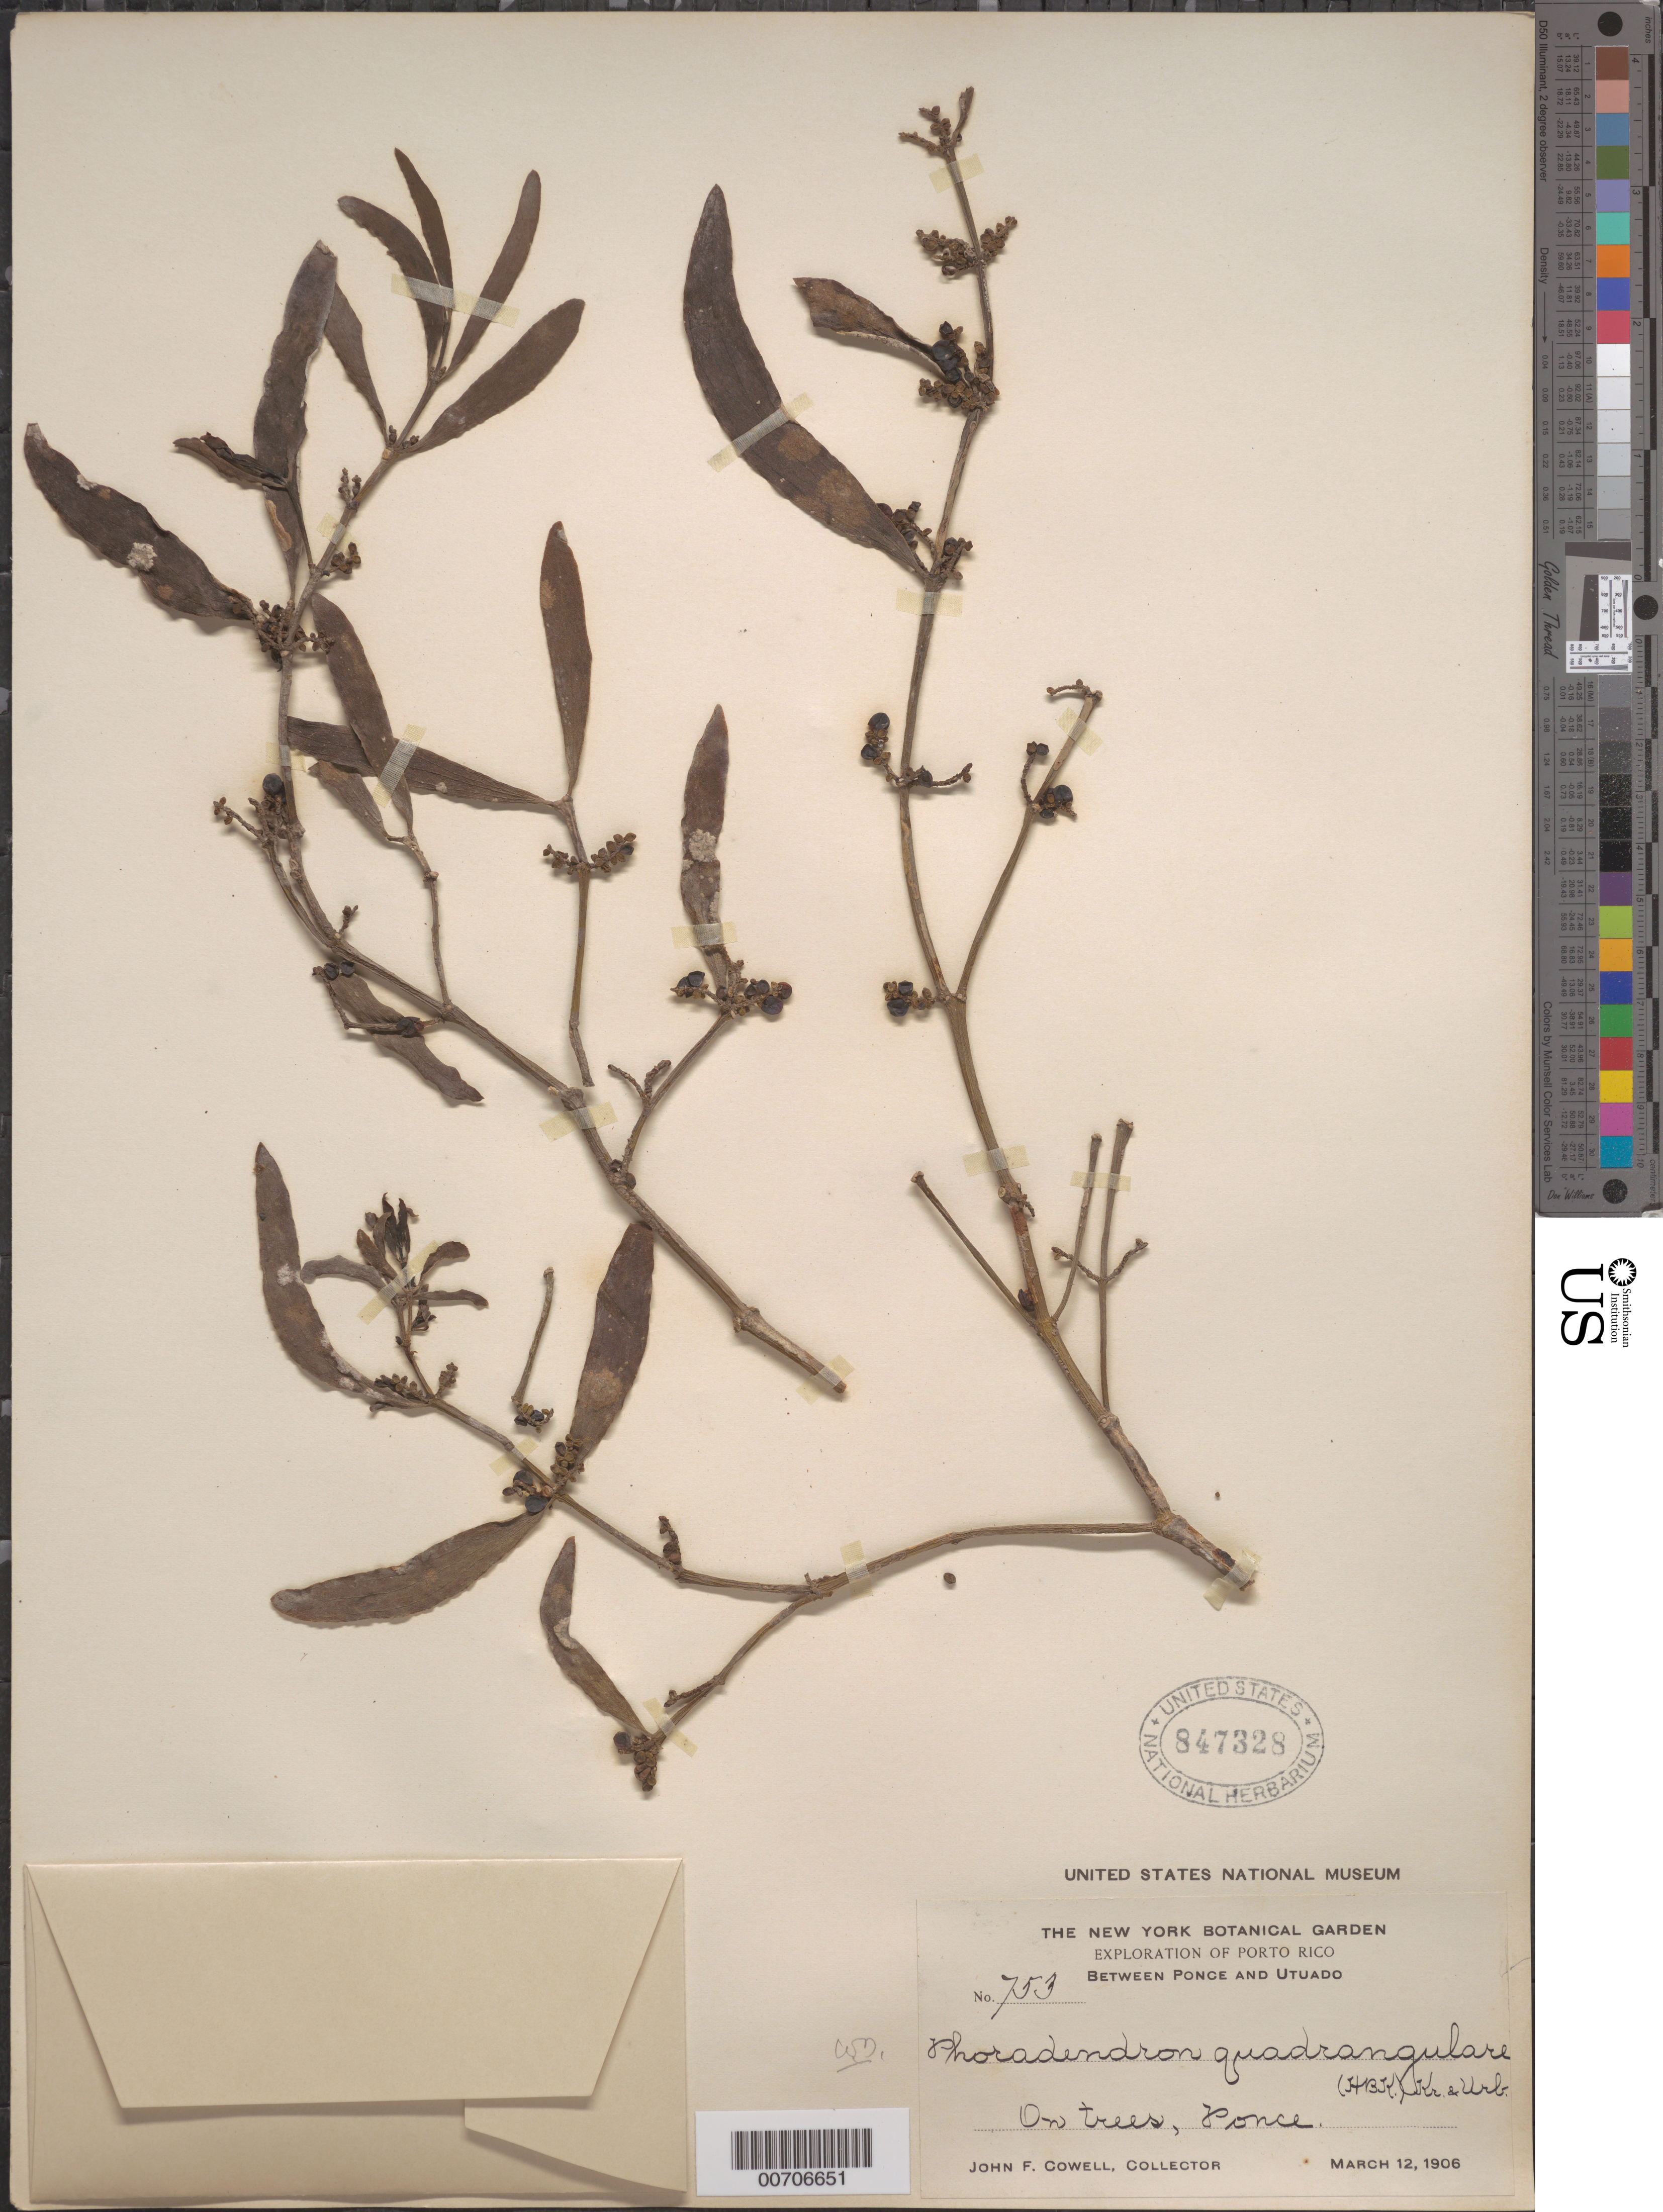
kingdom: Plantae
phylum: Tracheophyta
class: Magnoliopsida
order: Santalales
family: Viscaceae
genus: Phoradendron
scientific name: Phoradendron quadrangulare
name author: (Kunth) Griseb.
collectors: J. F. Cowell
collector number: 753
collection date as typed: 12 Mar 1906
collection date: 1906-03-12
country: Puerto Rico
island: Greater Antilles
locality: Ponce and Utuado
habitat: On trees, Ponce.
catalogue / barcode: US 847328